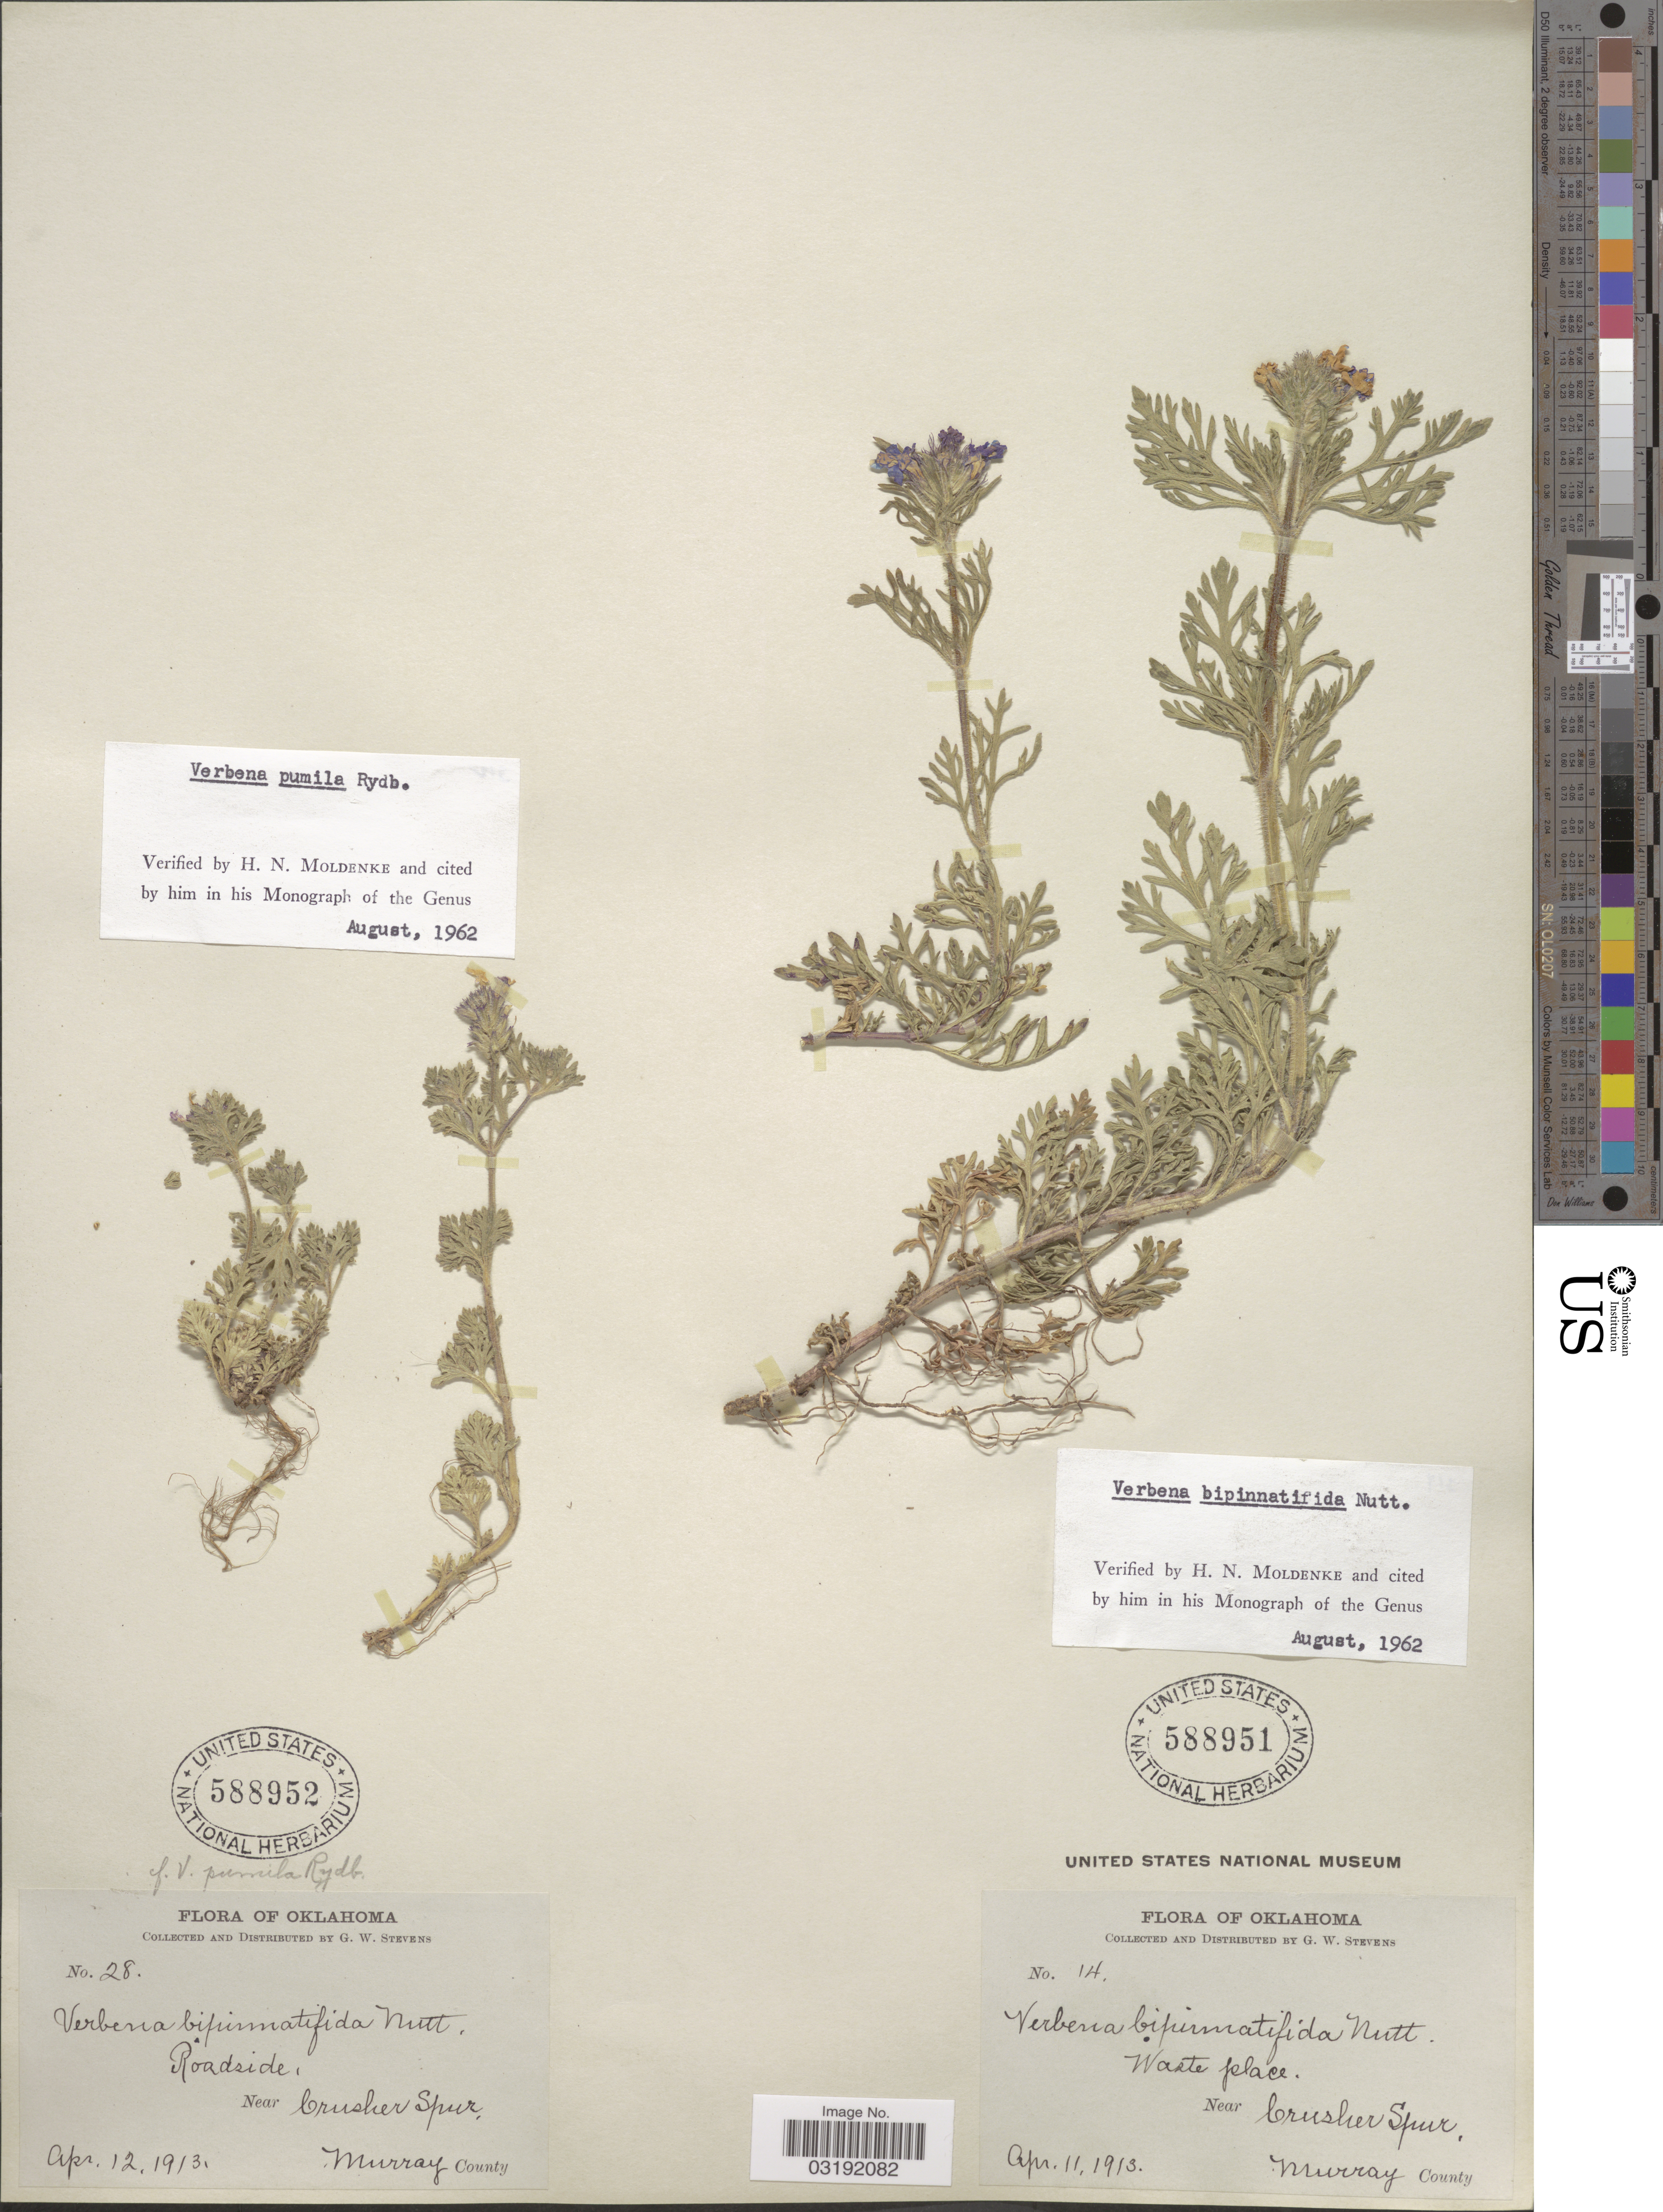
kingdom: Plantae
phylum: Tracheophyta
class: Magnoliopsida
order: Lamiales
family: Verbenaceae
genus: Verbena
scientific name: Verbena pumila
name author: Rydb.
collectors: G. W. Stevens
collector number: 14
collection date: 1913-04-11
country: United States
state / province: Oklahoma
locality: Crusher Spur. Murray County.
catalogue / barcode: US 588951